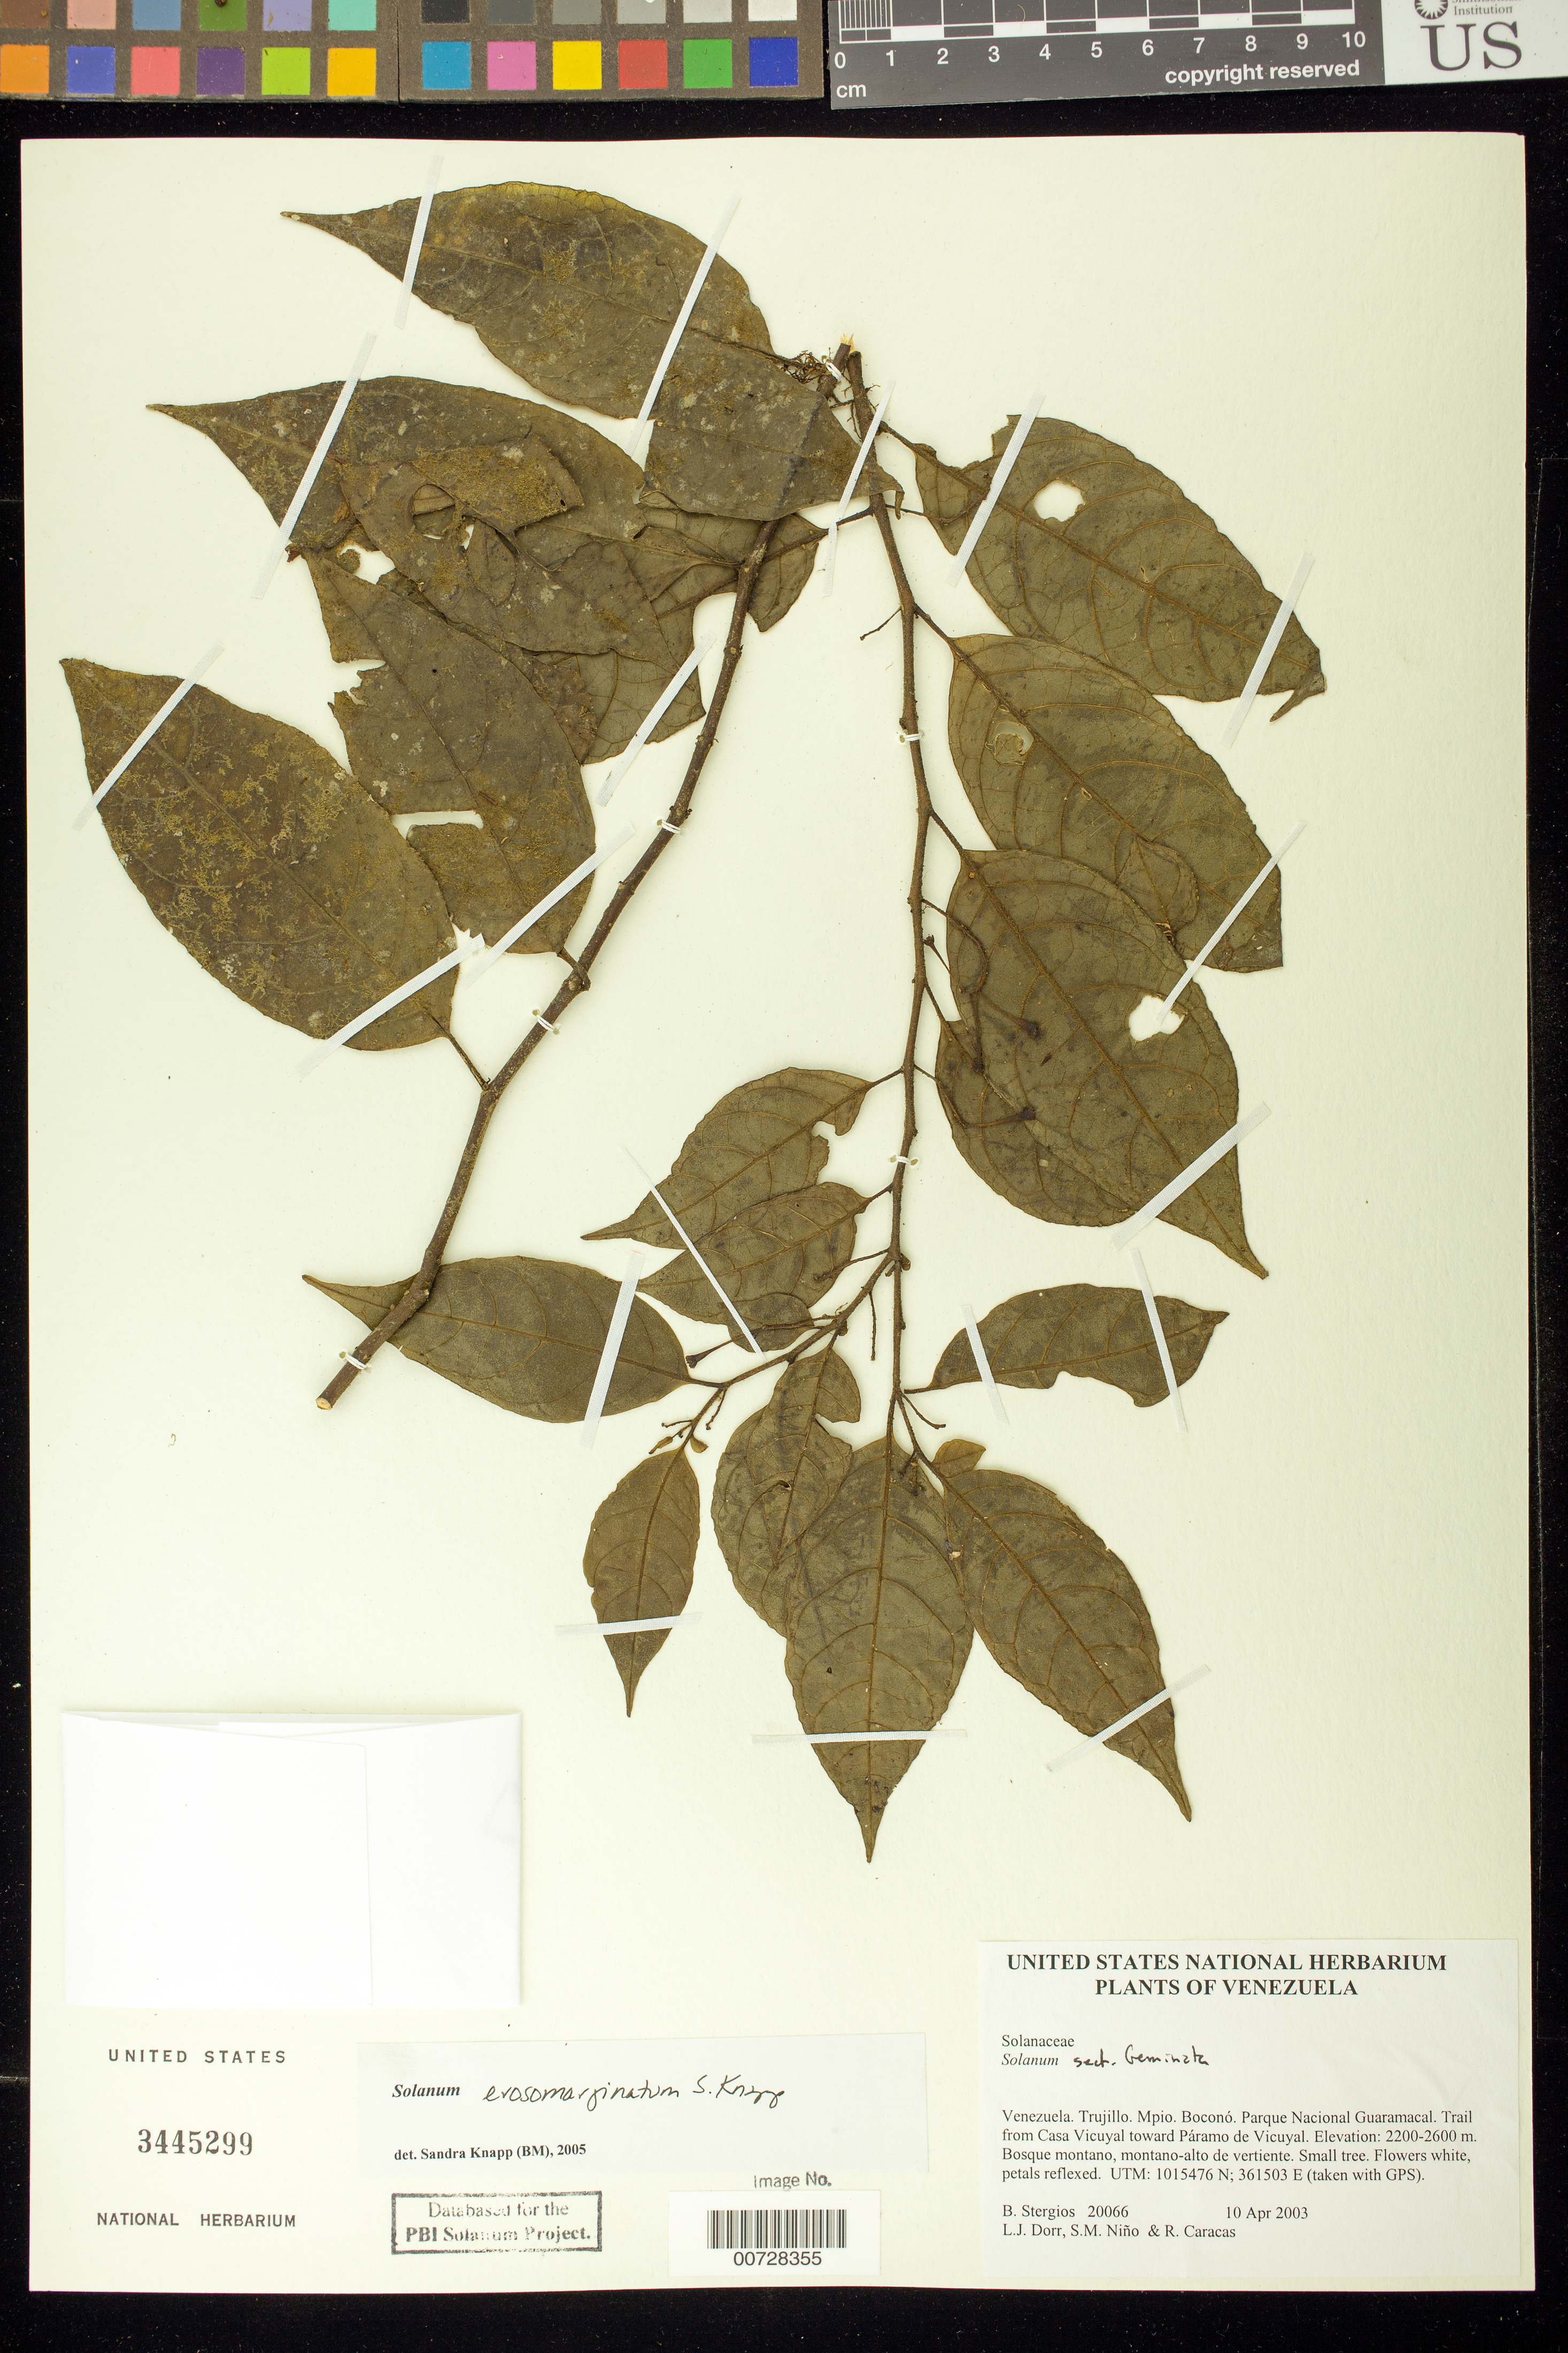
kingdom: Plantae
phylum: Tracheophyta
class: Magnoliopsida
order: Solanales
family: Solanaceae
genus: Solanum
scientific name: Solanum erosomarginatum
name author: S. Knapp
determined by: Knapp, S. D.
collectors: B. G. Stergios, L. J. Dorr, S. M. Niño & R. Caracas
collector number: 20066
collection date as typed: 10 Apr 2003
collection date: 2003-04-10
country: Venezuela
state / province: Trujillo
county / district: Boconó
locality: Parque Nacional Guaramacal. Trail from Casa Vicuyal toward Páramo de Vicuyal.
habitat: Bosque montano, montano-alto de vertiente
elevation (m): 2200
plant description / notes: MY, NY, PORT, US, VEN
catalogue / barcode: US 3445299